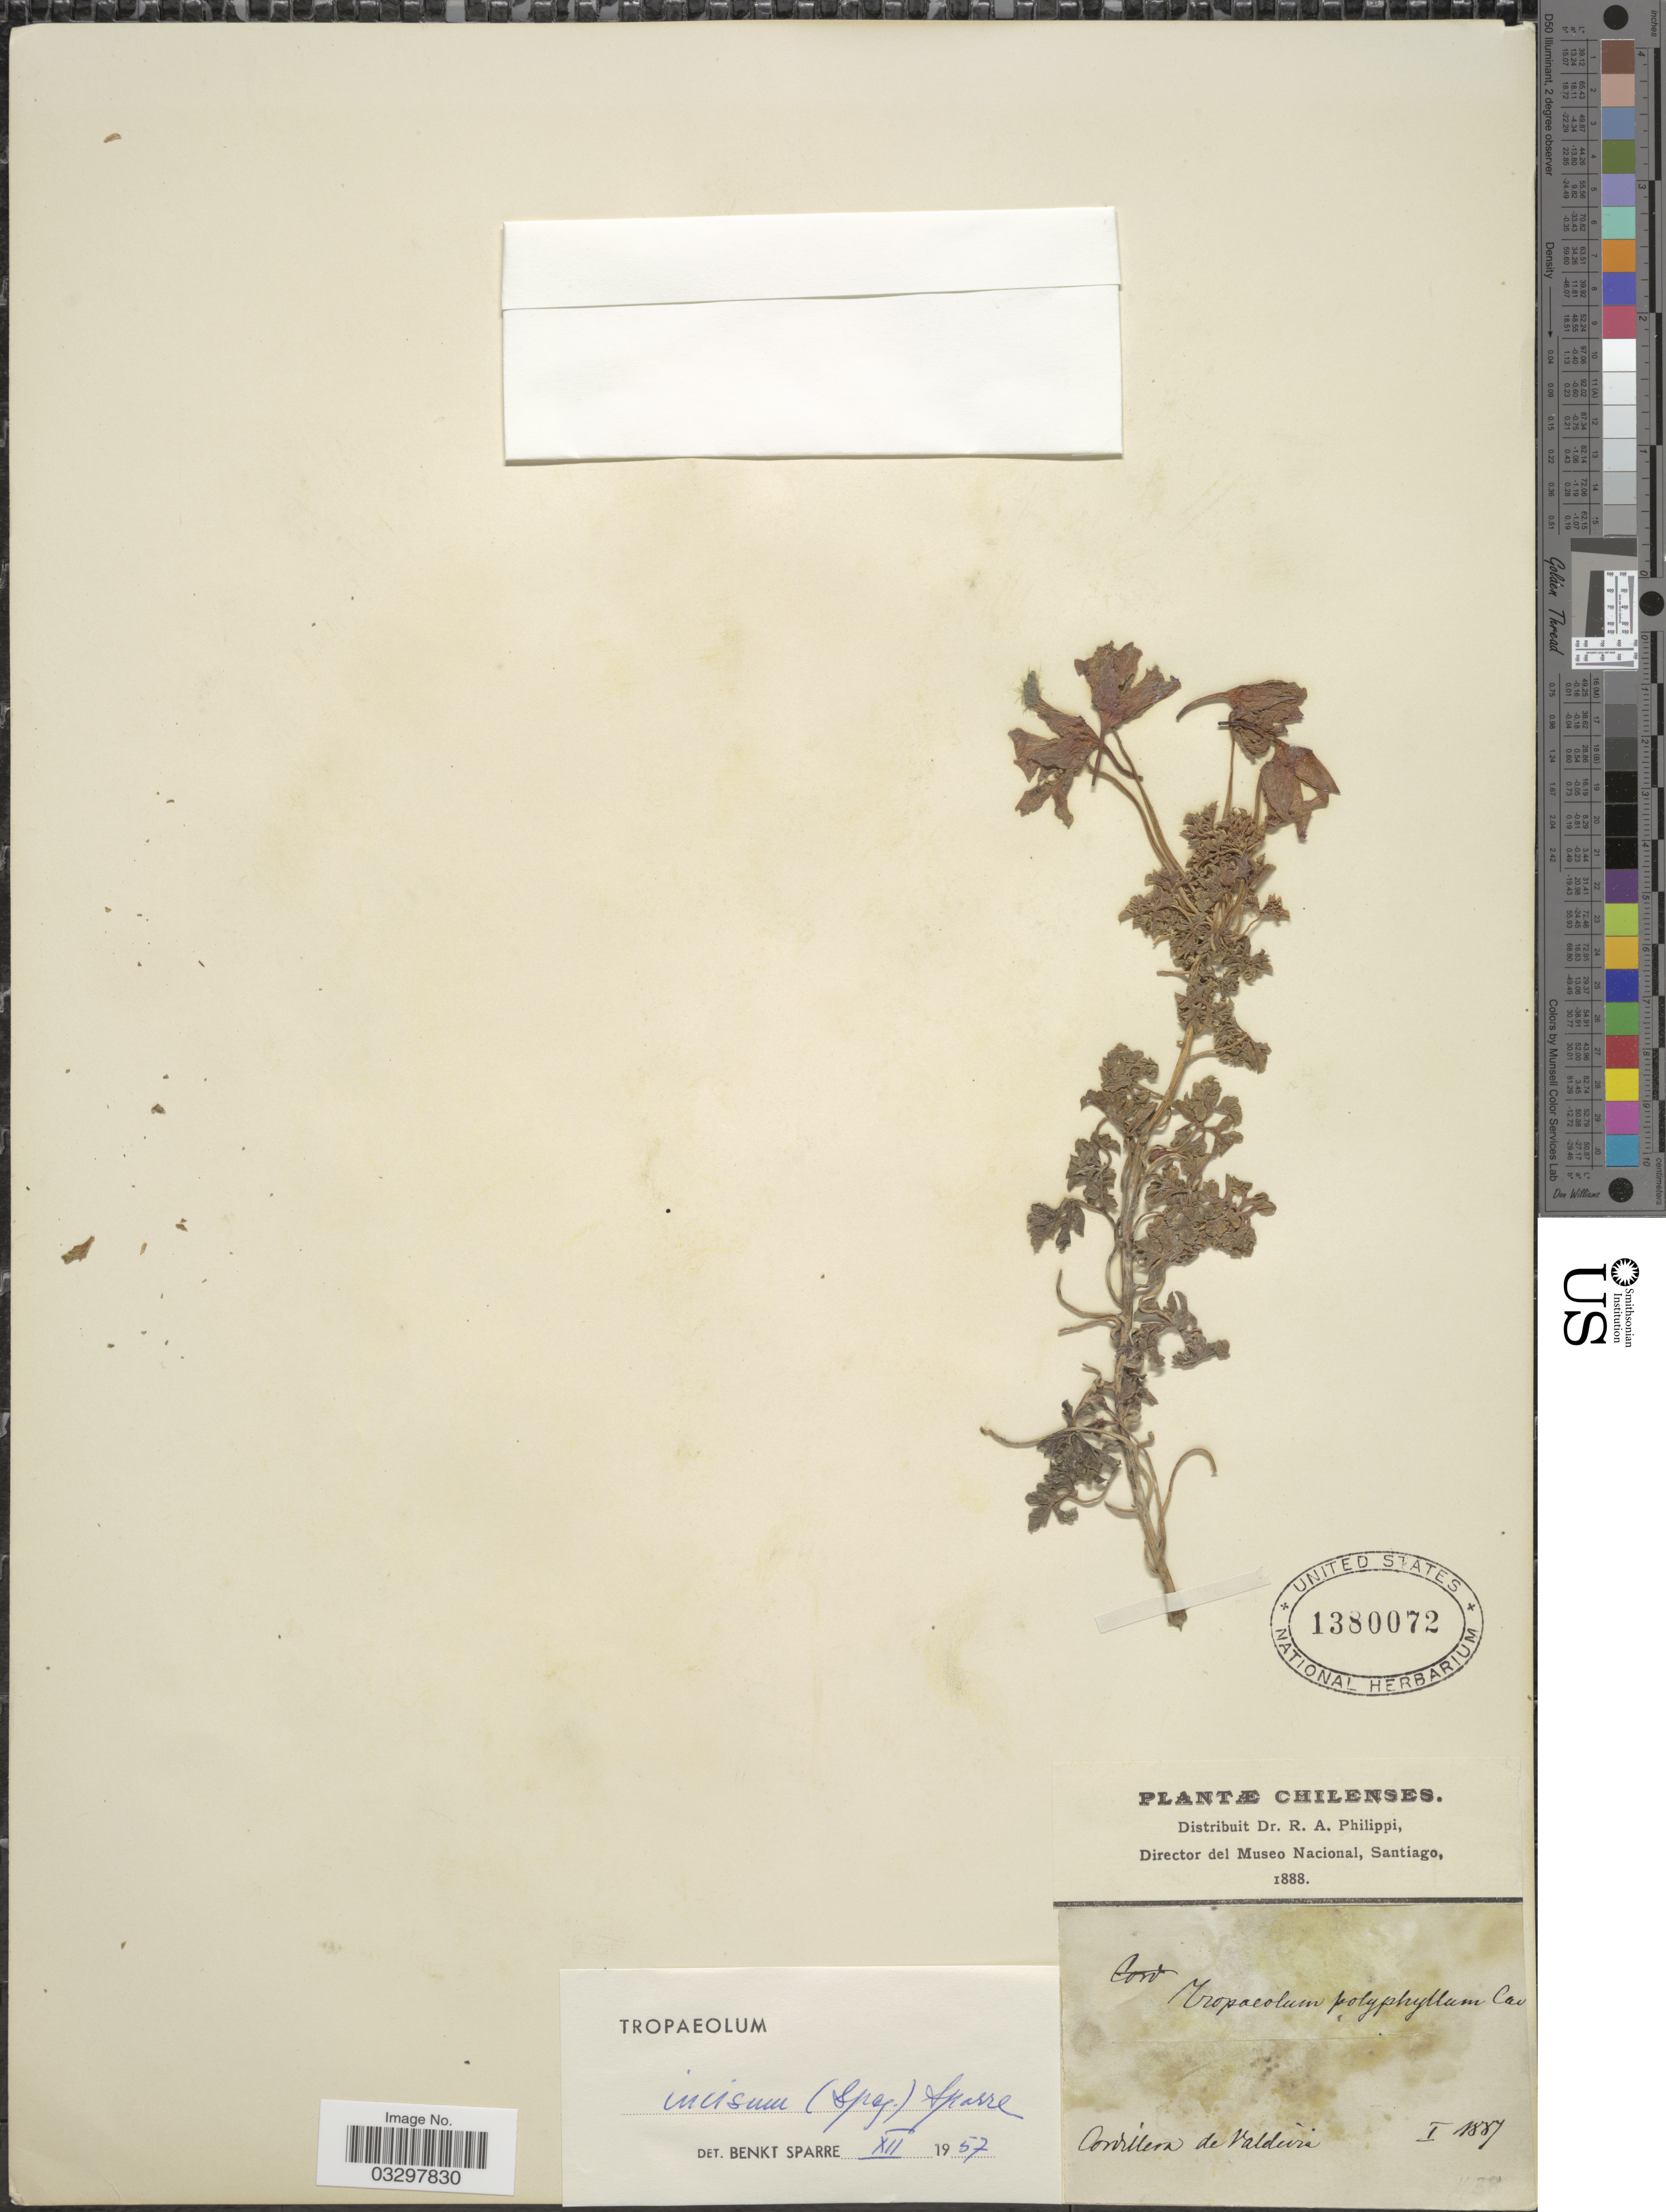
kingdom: Plantae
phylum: Tracheophyta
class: Magnoliopsida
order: Brassicales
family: Tropaeolaceae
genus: Tropaeolum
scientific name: Tropaeolum incisum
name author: (Speg.) Sparre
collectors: ex. herb. R.A. Philippi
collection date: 1887-01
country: Chile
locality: Cordillera de Valdeira.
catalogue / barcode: US 1380072